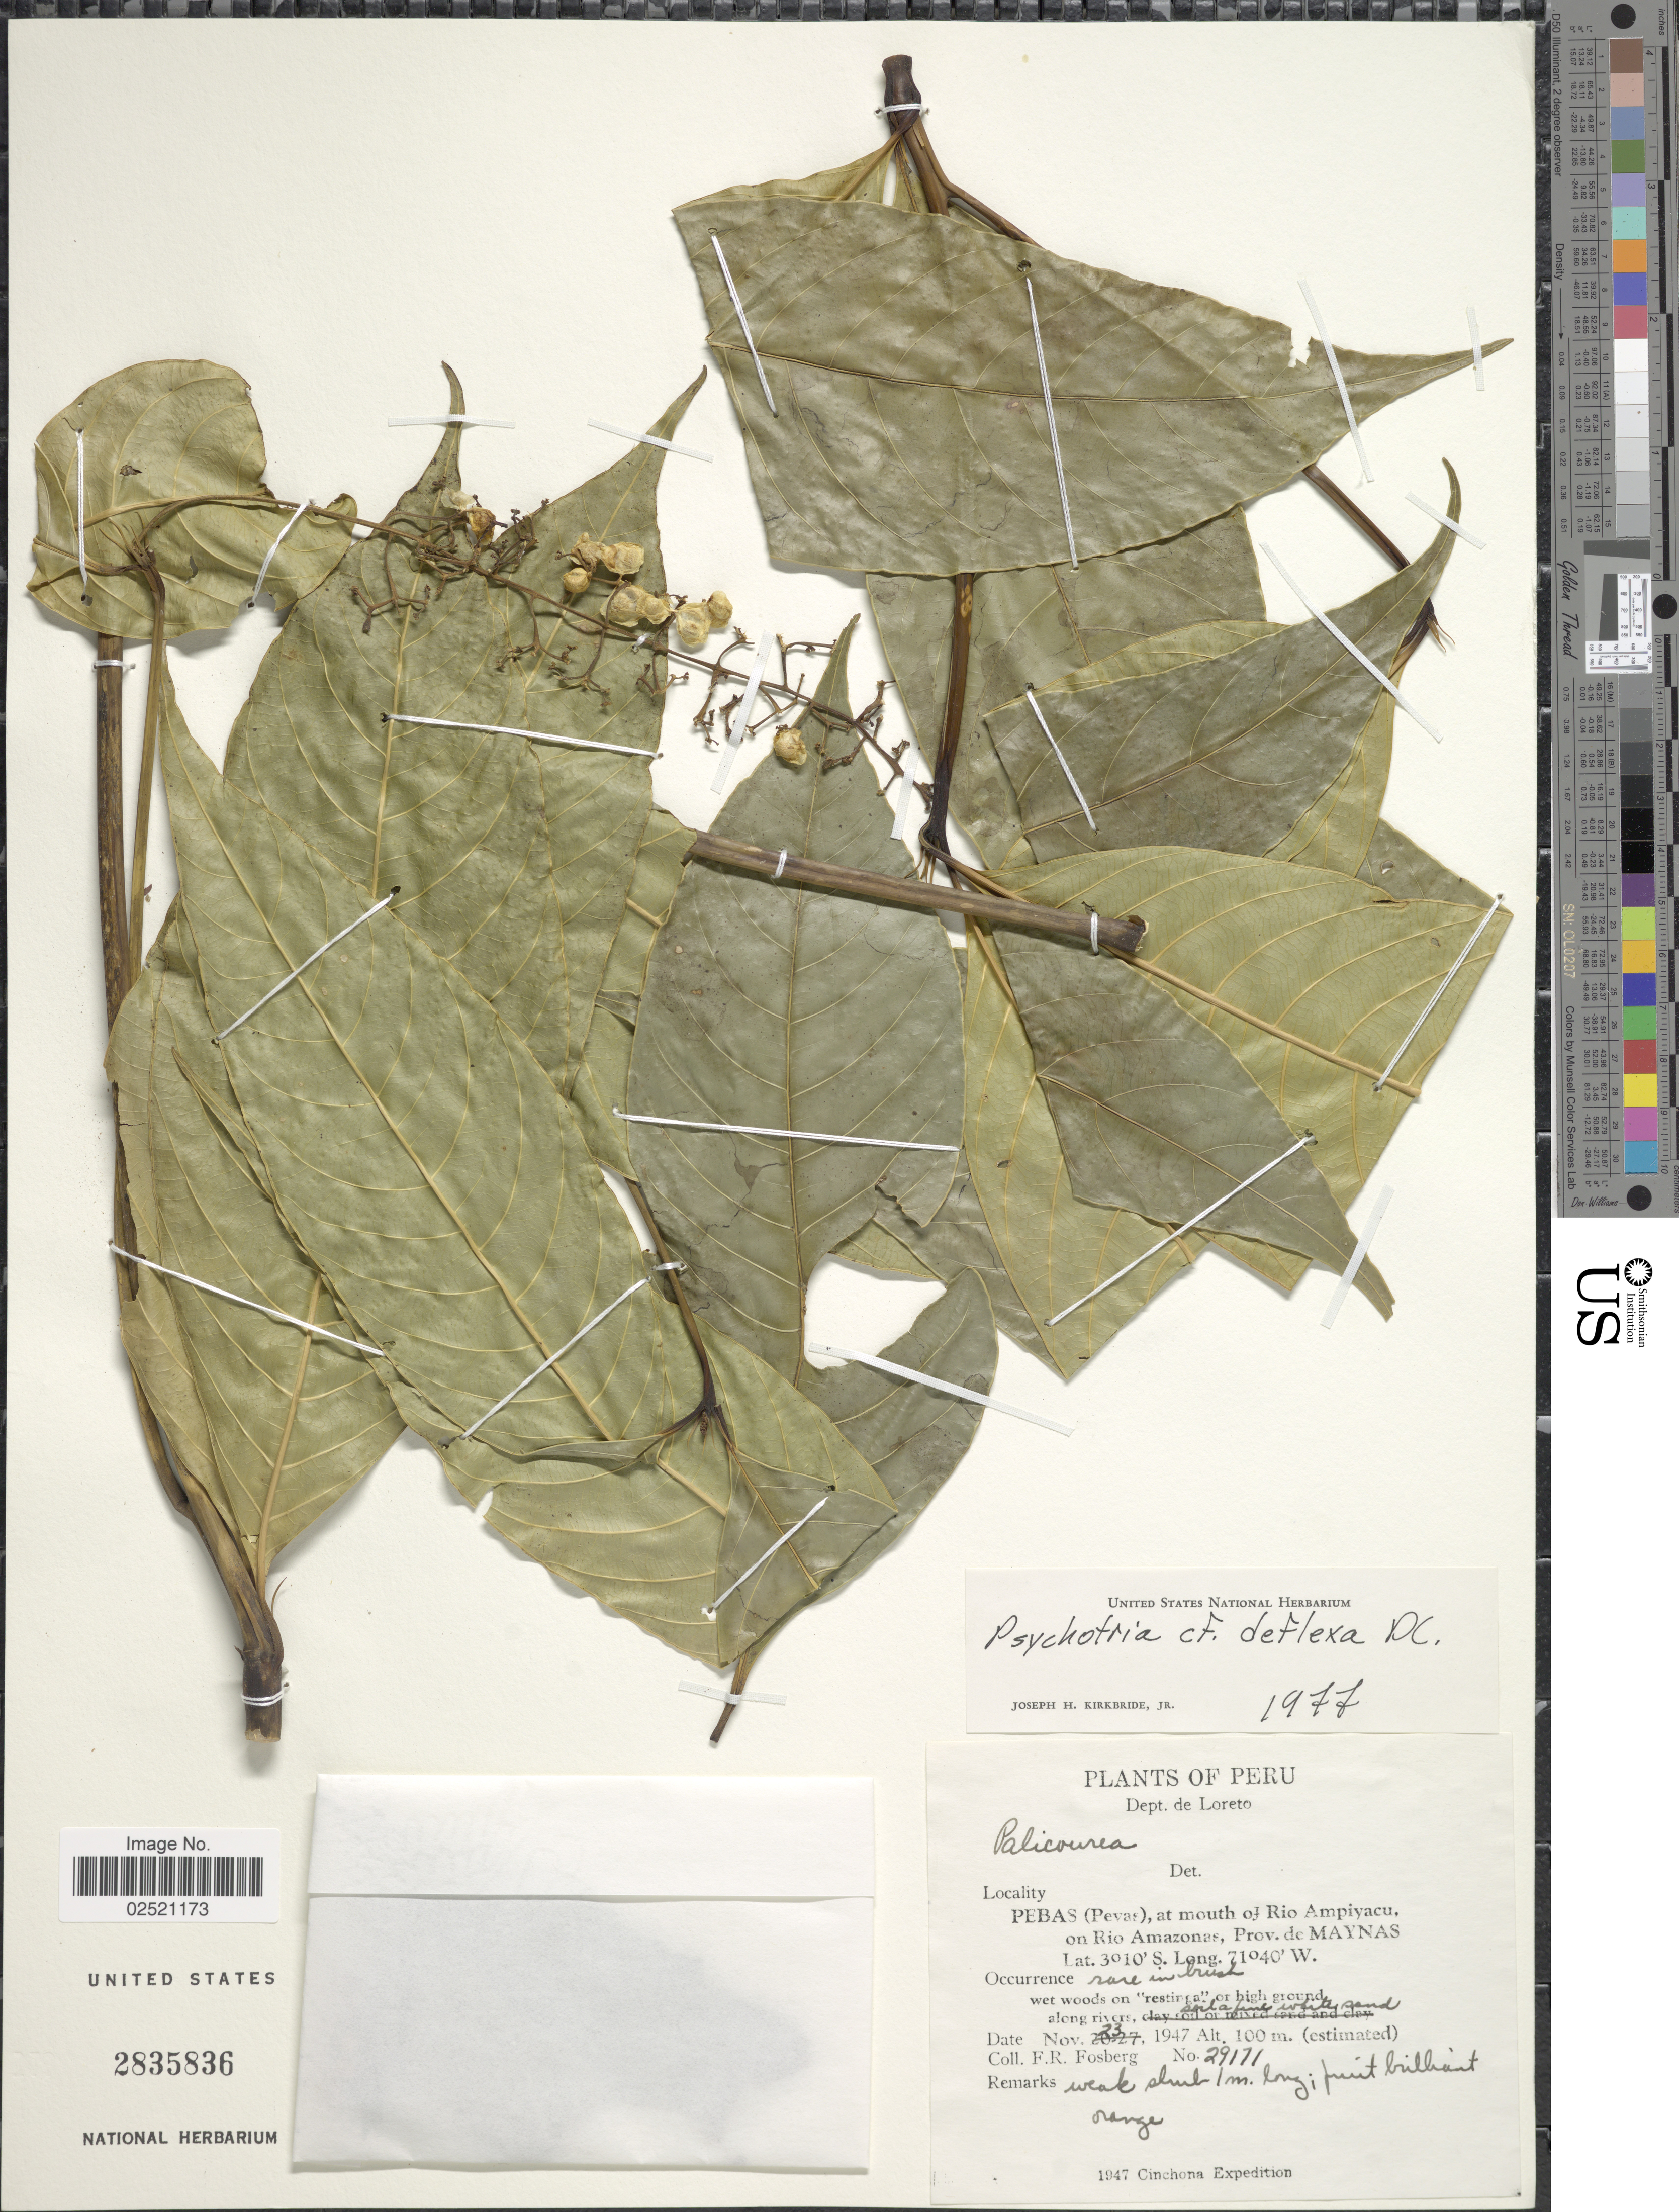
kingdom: Plantae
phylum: Tracheophyta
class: Magnoliopsida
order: Gentianales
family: Rubiaceae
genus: Psychotria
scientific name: Psychotria deflexa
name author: DC.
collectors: F. R. Fosberg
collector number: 29171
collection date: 1947-11-23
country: Peru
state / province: Loreto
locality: Pebas (Pevas), at mouth of Rio Ampiyacu, on Rio Amazonas, Prov. de Maynas, along river.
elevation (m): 100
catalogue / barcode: US 2835836